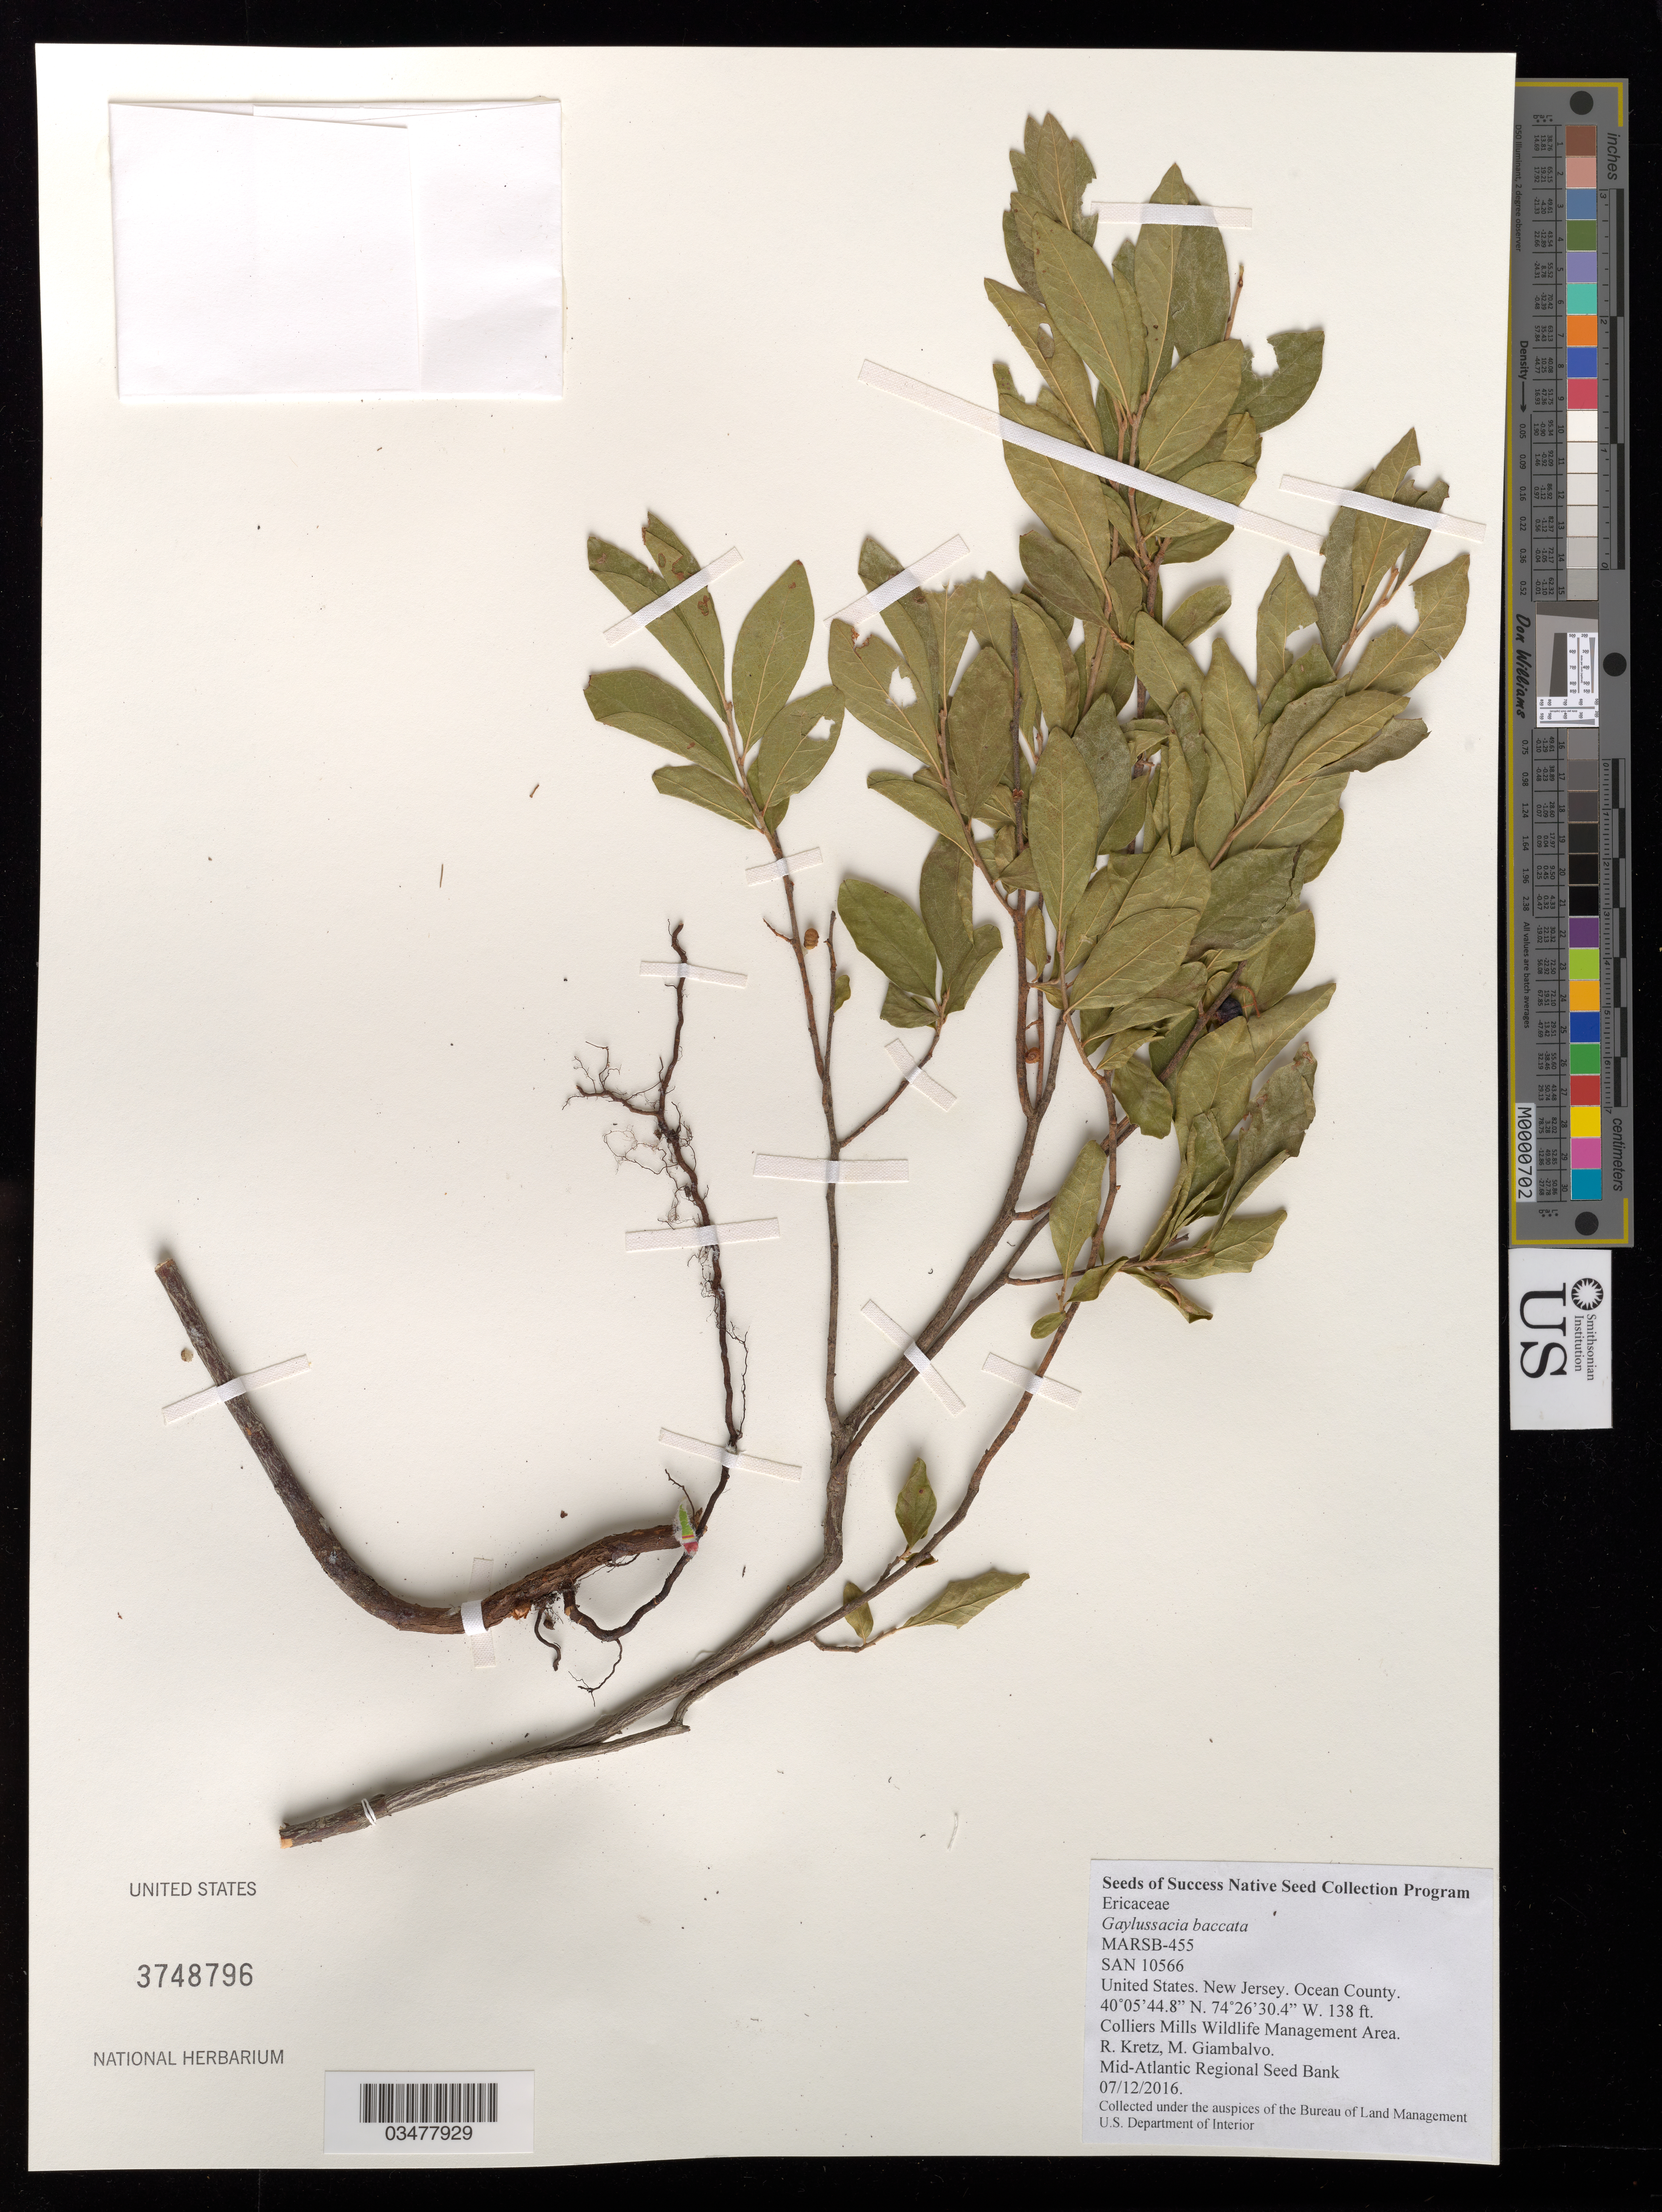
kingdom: Plantae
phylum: Tracheophyta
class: Magnoliopsida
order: Ericales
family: Ericaceae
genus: Gaylussacia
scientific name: Gaylussacia baccata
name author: (Wangenh.) K. Koch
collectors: R. Kretz & M. Giambalvo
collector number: MARSB-455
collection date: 2016-07-12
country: United States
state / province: New Jersey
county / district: Ocean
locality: Colliers Mills Wildlife Management Area, Wildlife Management Area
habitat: Pitch pine lowlands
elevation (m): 42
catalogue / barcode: US 3748796